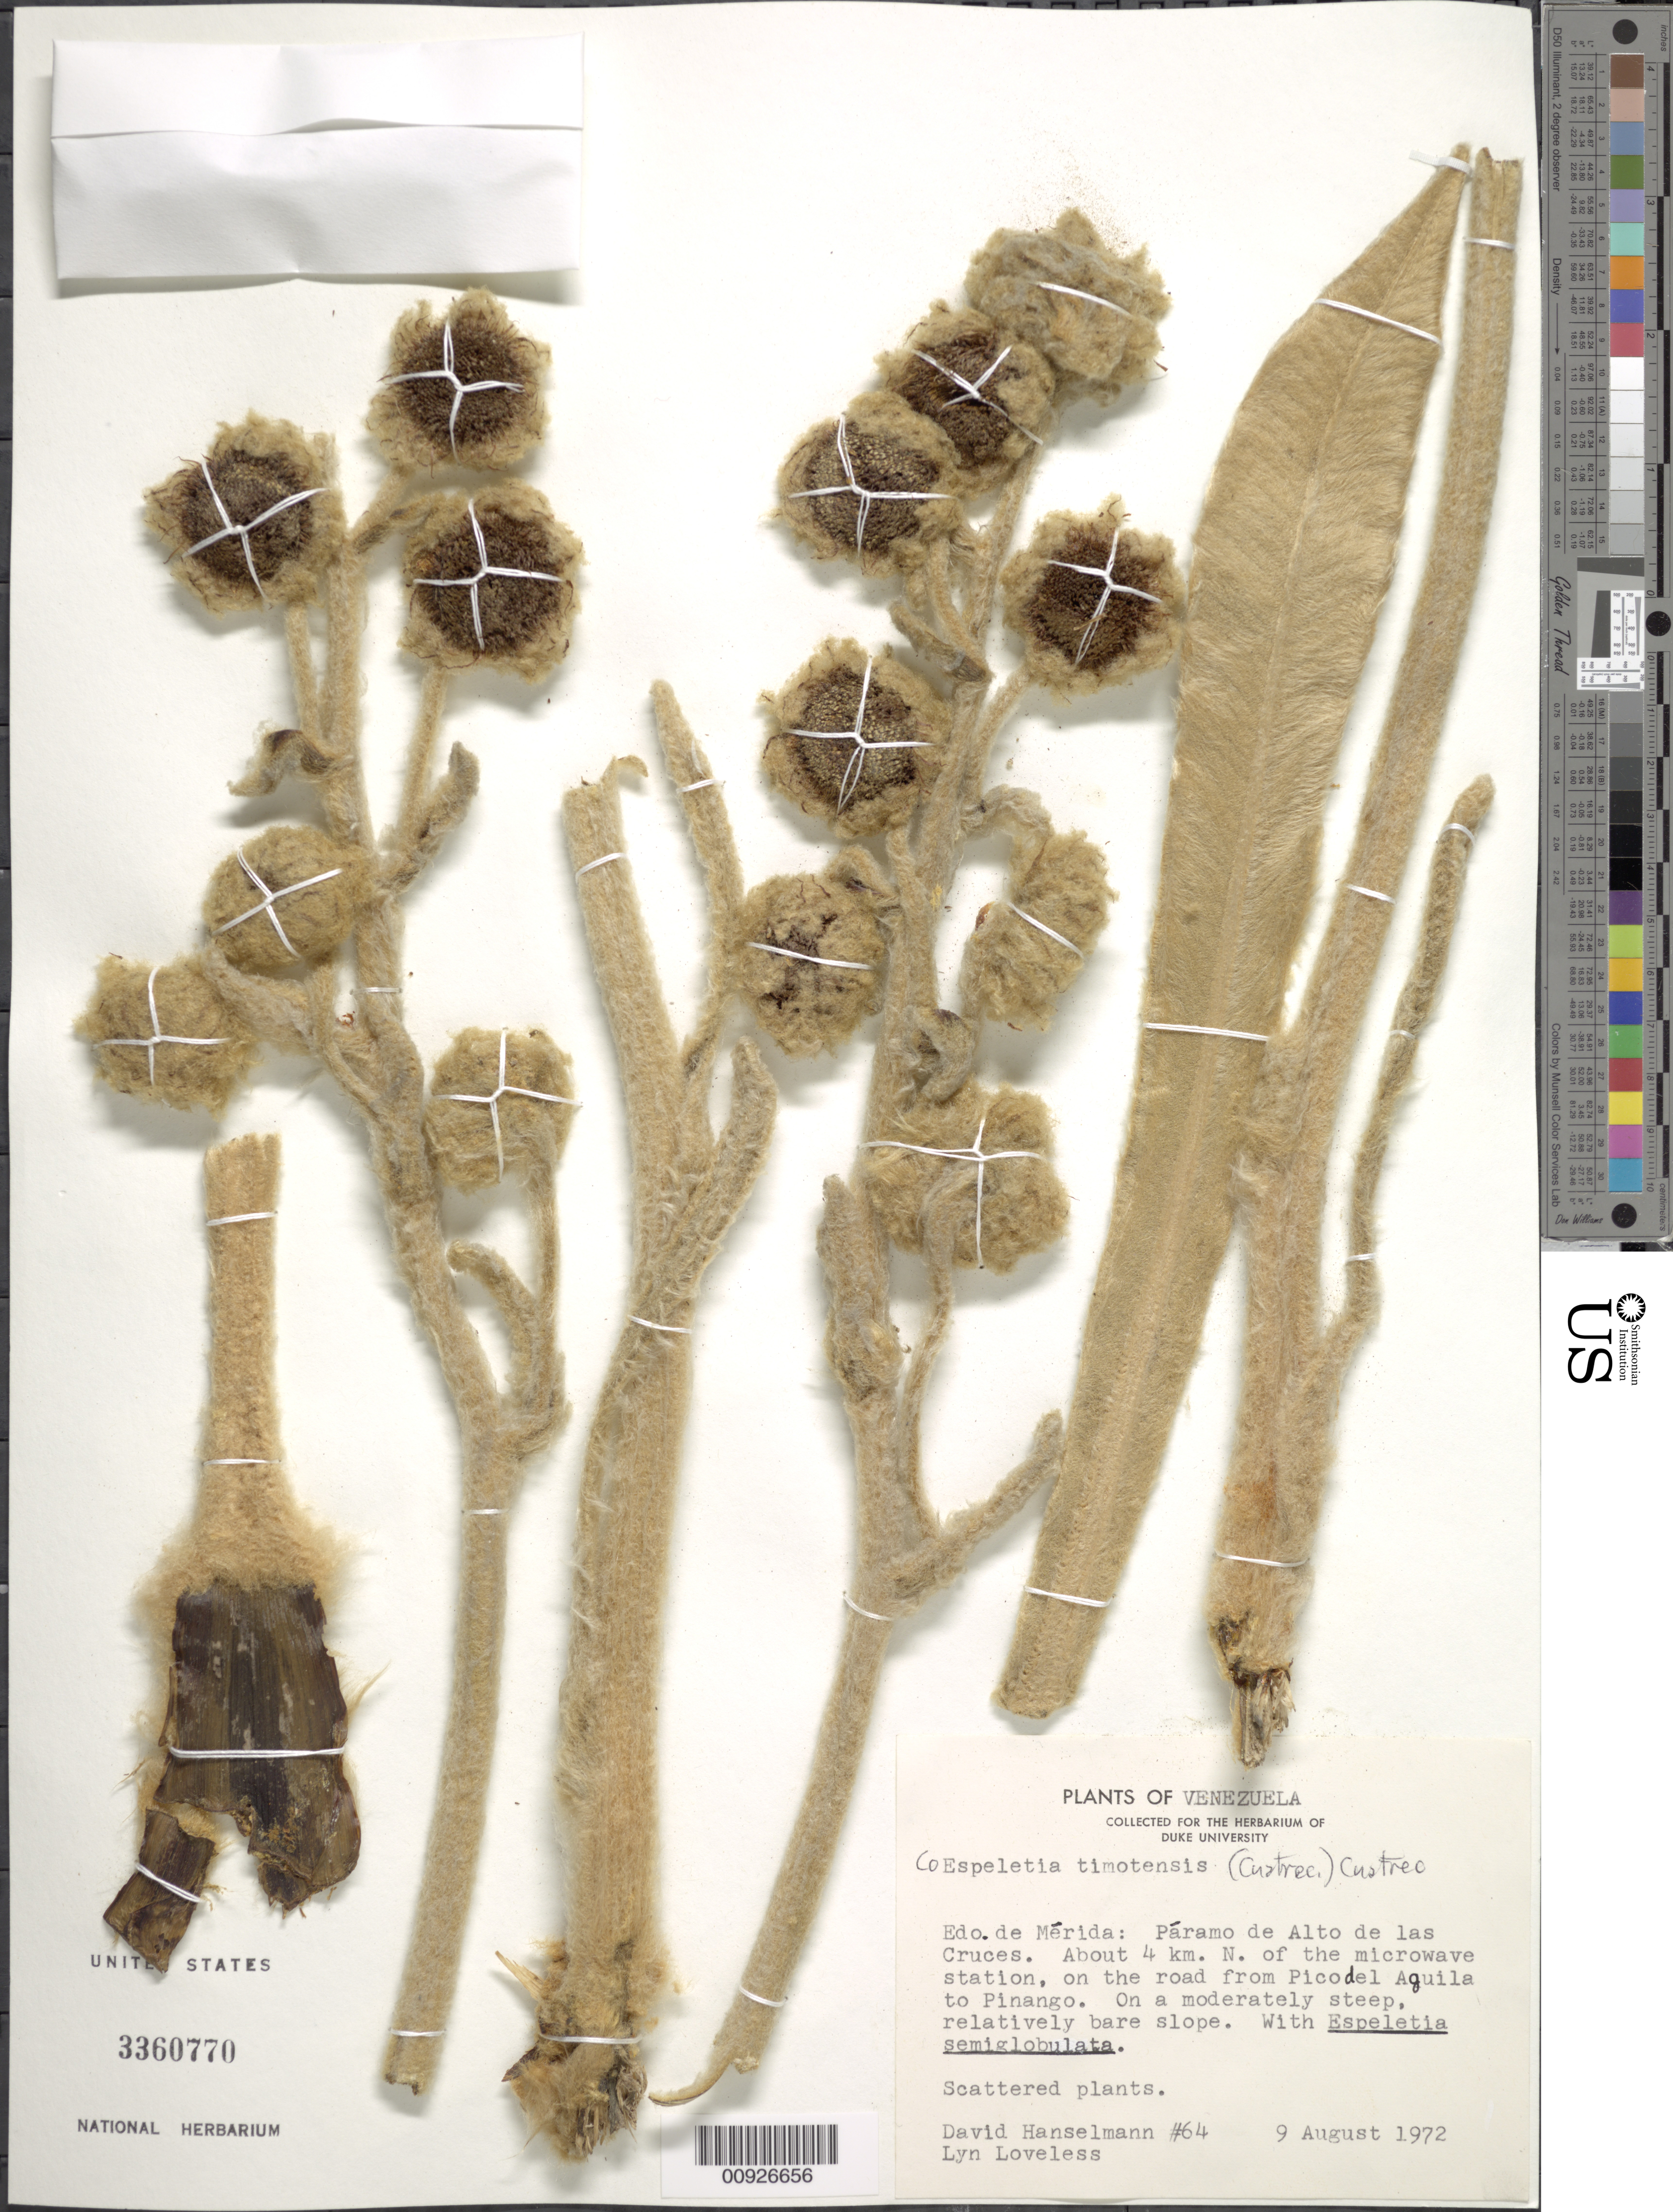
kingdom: Plantae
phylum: Tracheophyta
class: Magnoliopsida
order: Asterales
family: Asteraceae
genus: Coespeletia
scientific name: Coespeletia timotensis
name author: (Cuatrec.) Cuatrec.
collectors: D. Hanselmann & L. Loveless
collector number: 64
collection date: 1972-08-09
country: Venezuela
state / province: Mérida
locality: Páramo Alto de las Cruces. About 4 km N of the microwave station, on the road from Pico del Águila to Piñango. Near de Águila floating bog.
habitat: On a moderately steep, relatively bare slope. With E. semiglobulata.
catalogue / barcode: US 3360770